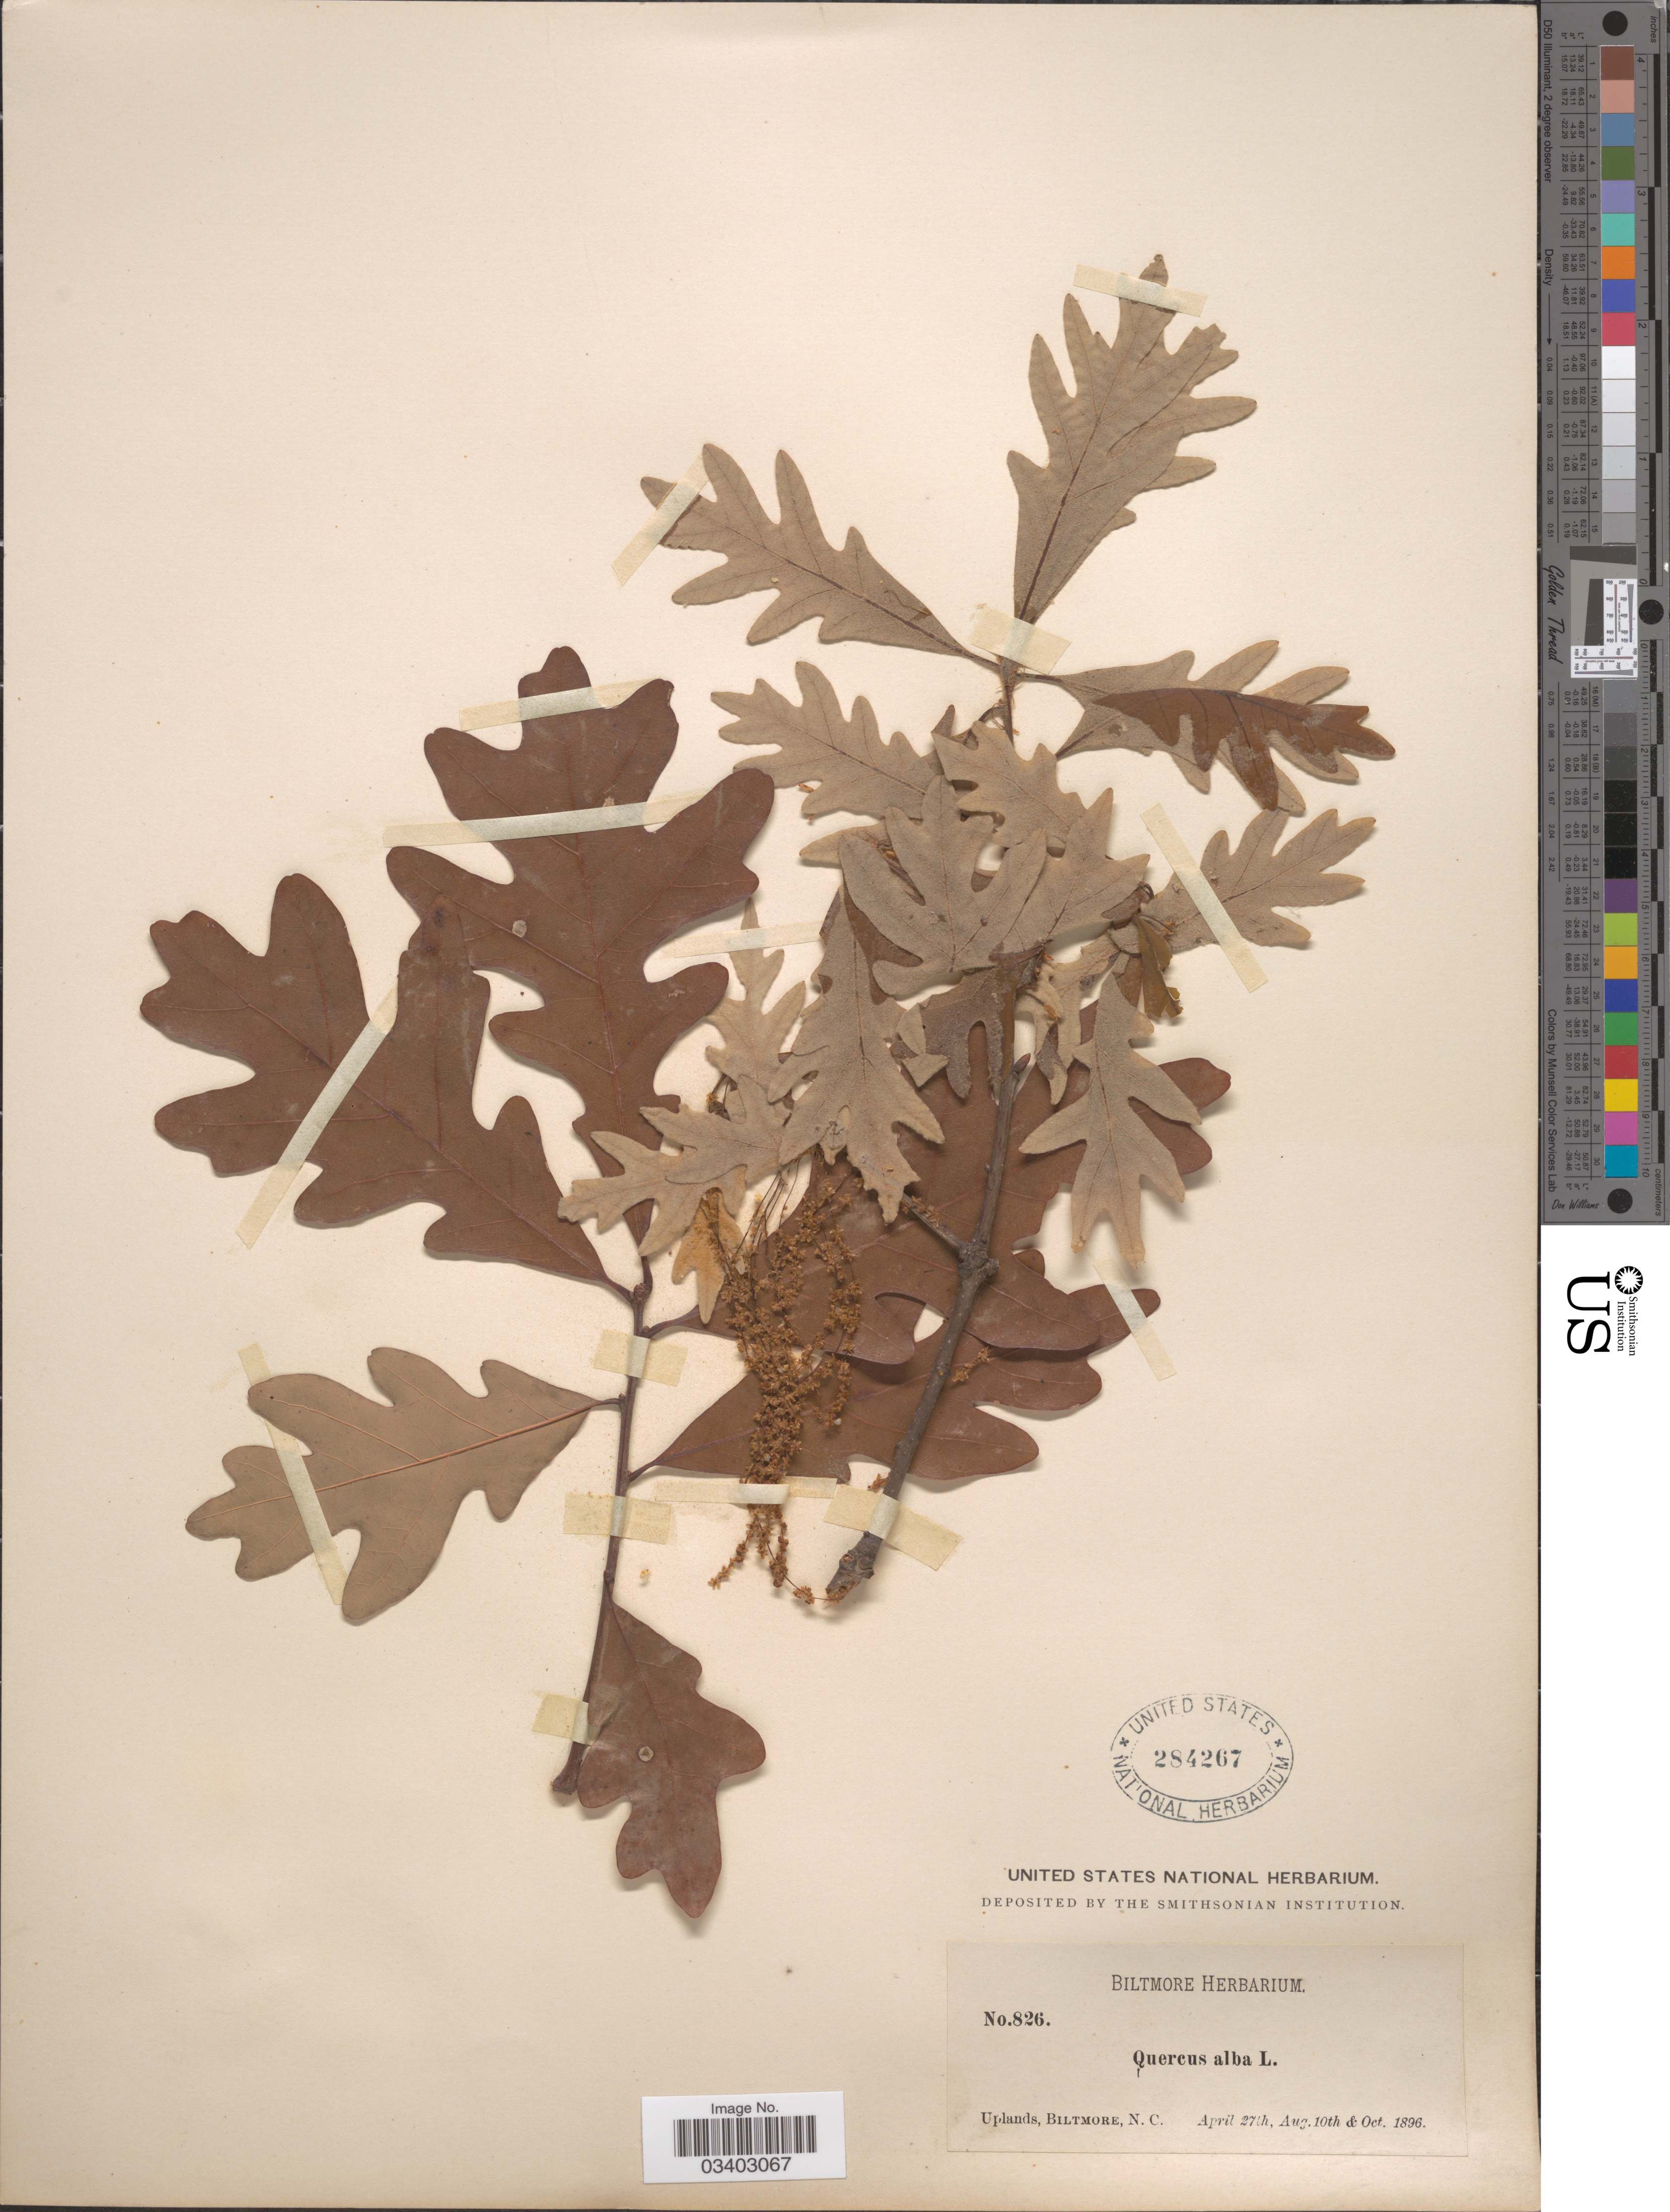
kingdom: Plantae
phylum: Tracheophyta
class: Magnoliopsida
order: Fagales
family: Fagaceae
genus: Quercus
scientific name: Quercus alba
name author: L.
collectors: ex herb. Biltmore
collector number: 826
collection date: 1896-04-27/1896-10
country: United States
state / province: North Carolina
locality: Uplands, Biltmore.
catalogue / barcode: US 284267